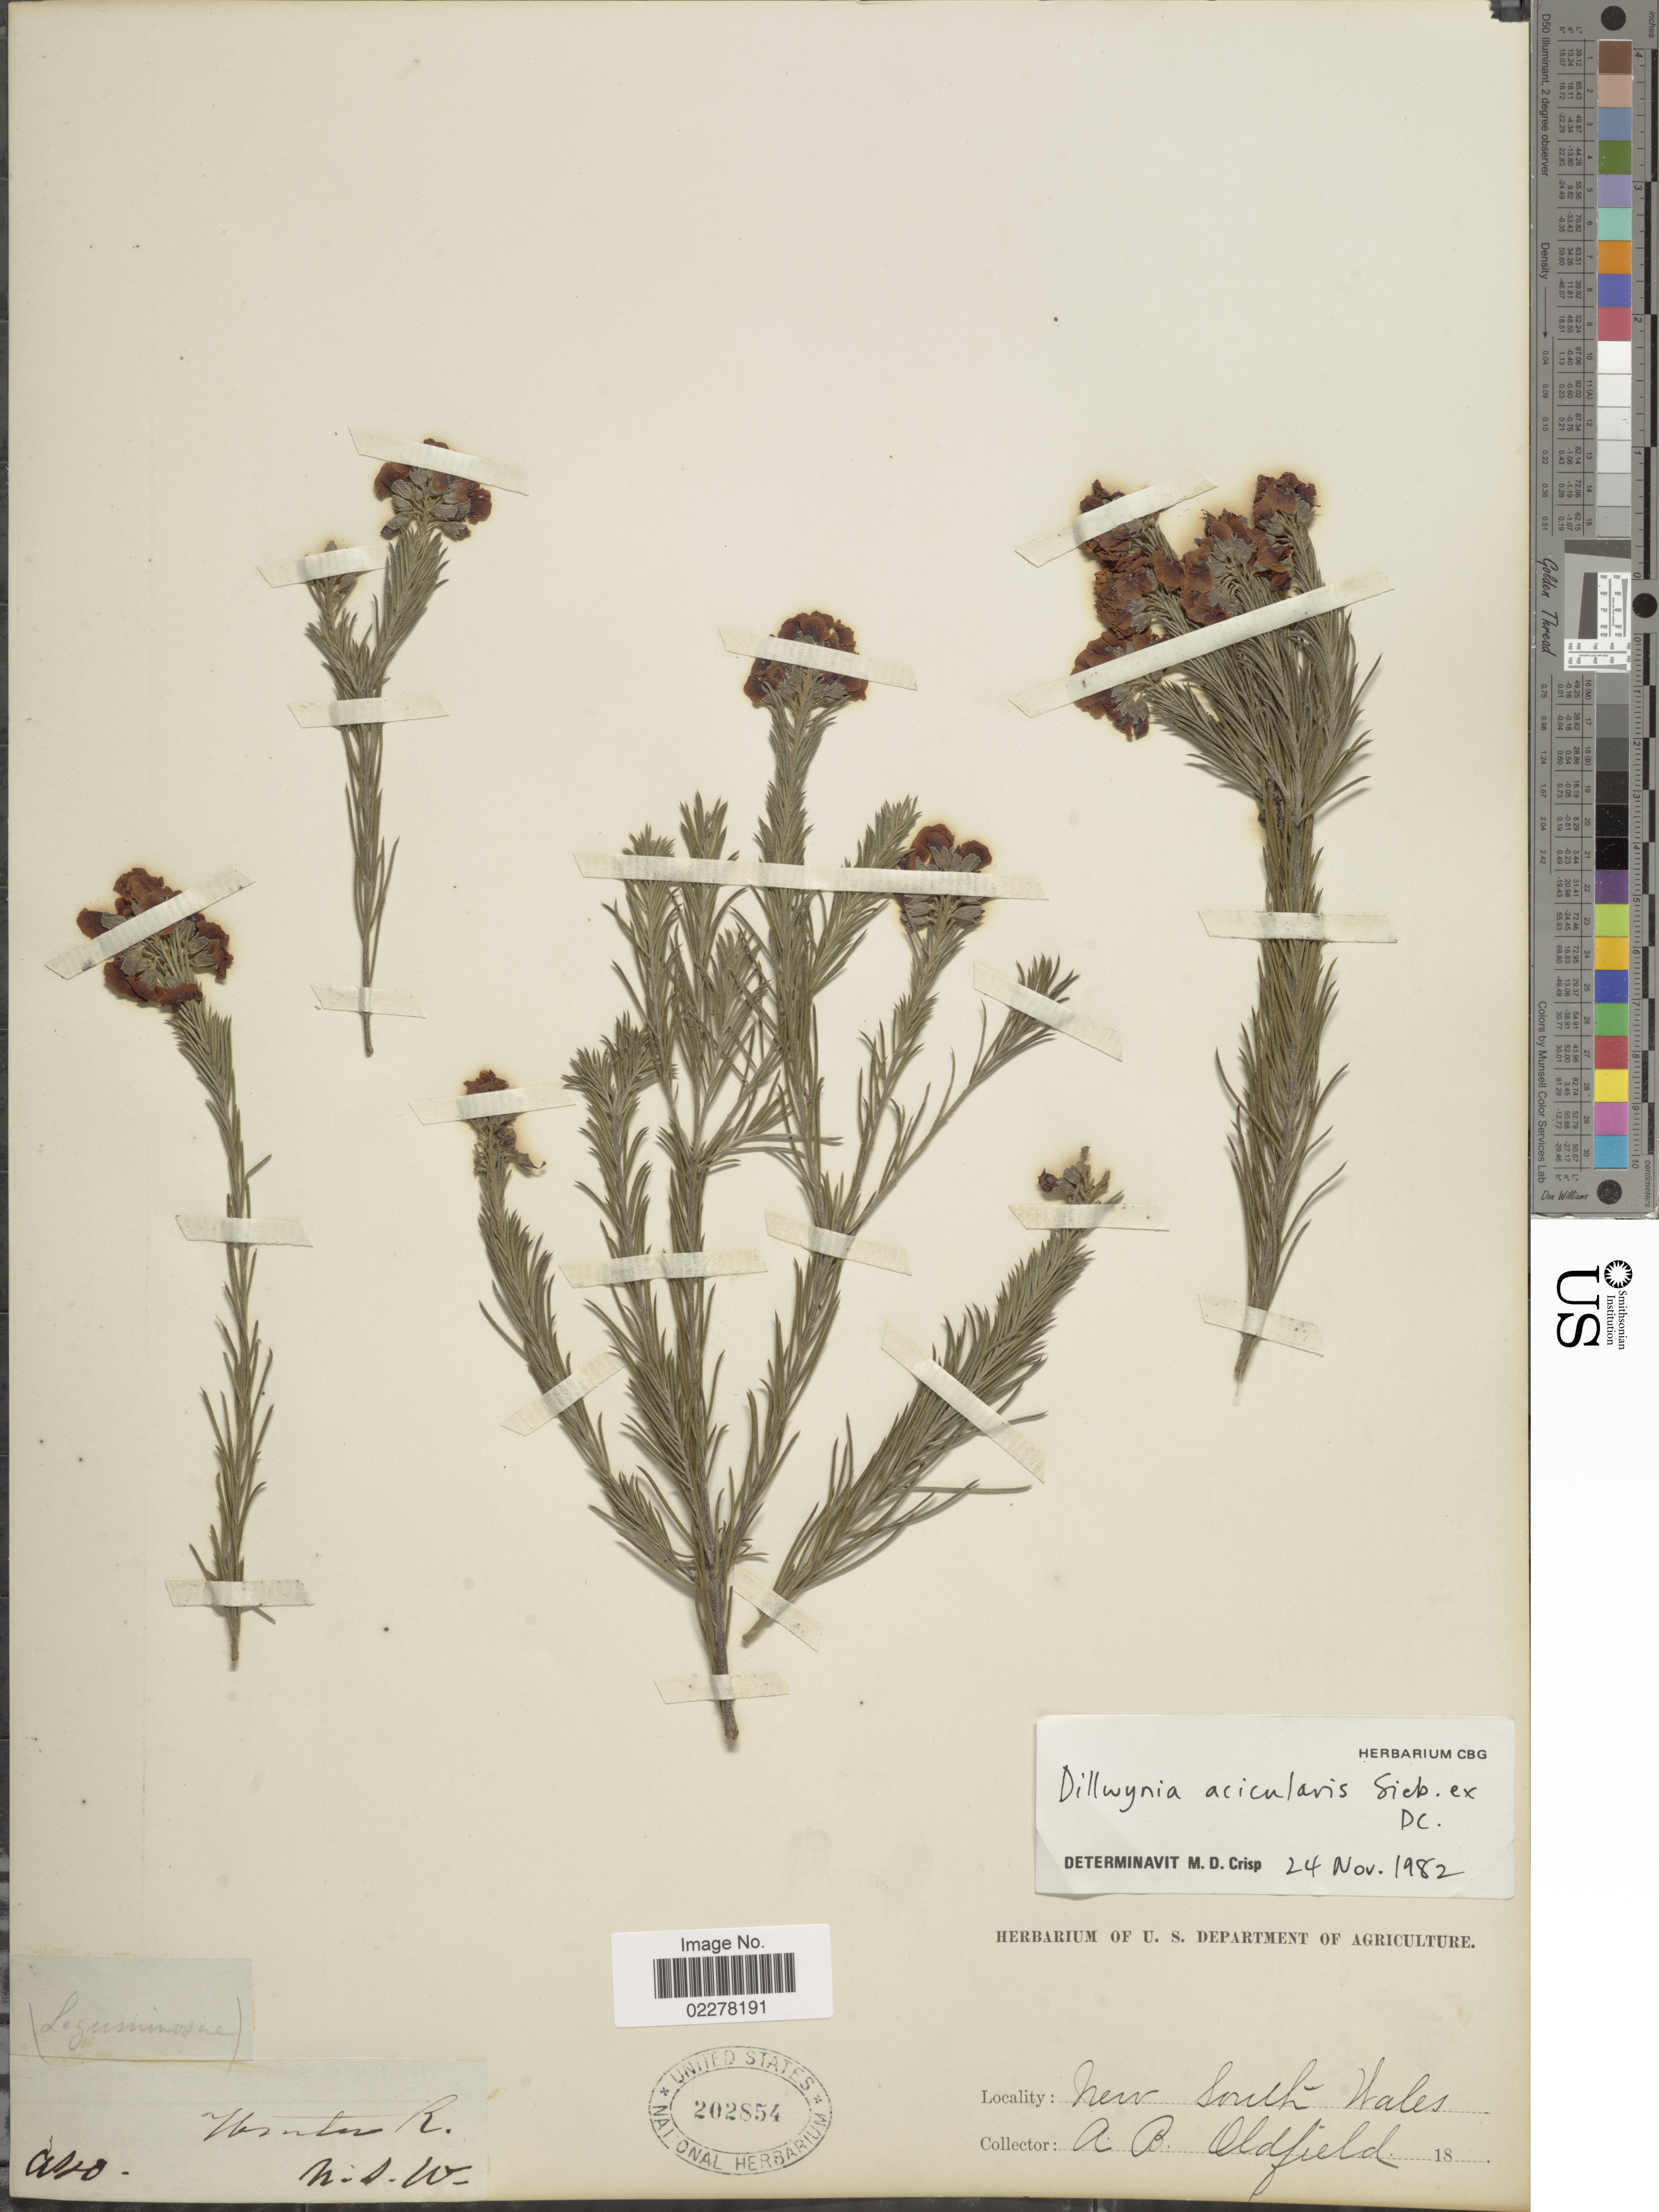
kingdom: Plantae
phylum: Tracheophyta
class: Magnoliopsida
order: Fabales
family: Fabaceae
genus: Dillwynia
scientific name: Dillwynia acicularis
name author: DC.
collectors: A. Oldfield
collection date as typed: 18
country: Australia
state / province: New South Wales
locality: [illegible text] N.S.W.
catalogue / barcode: US 202854